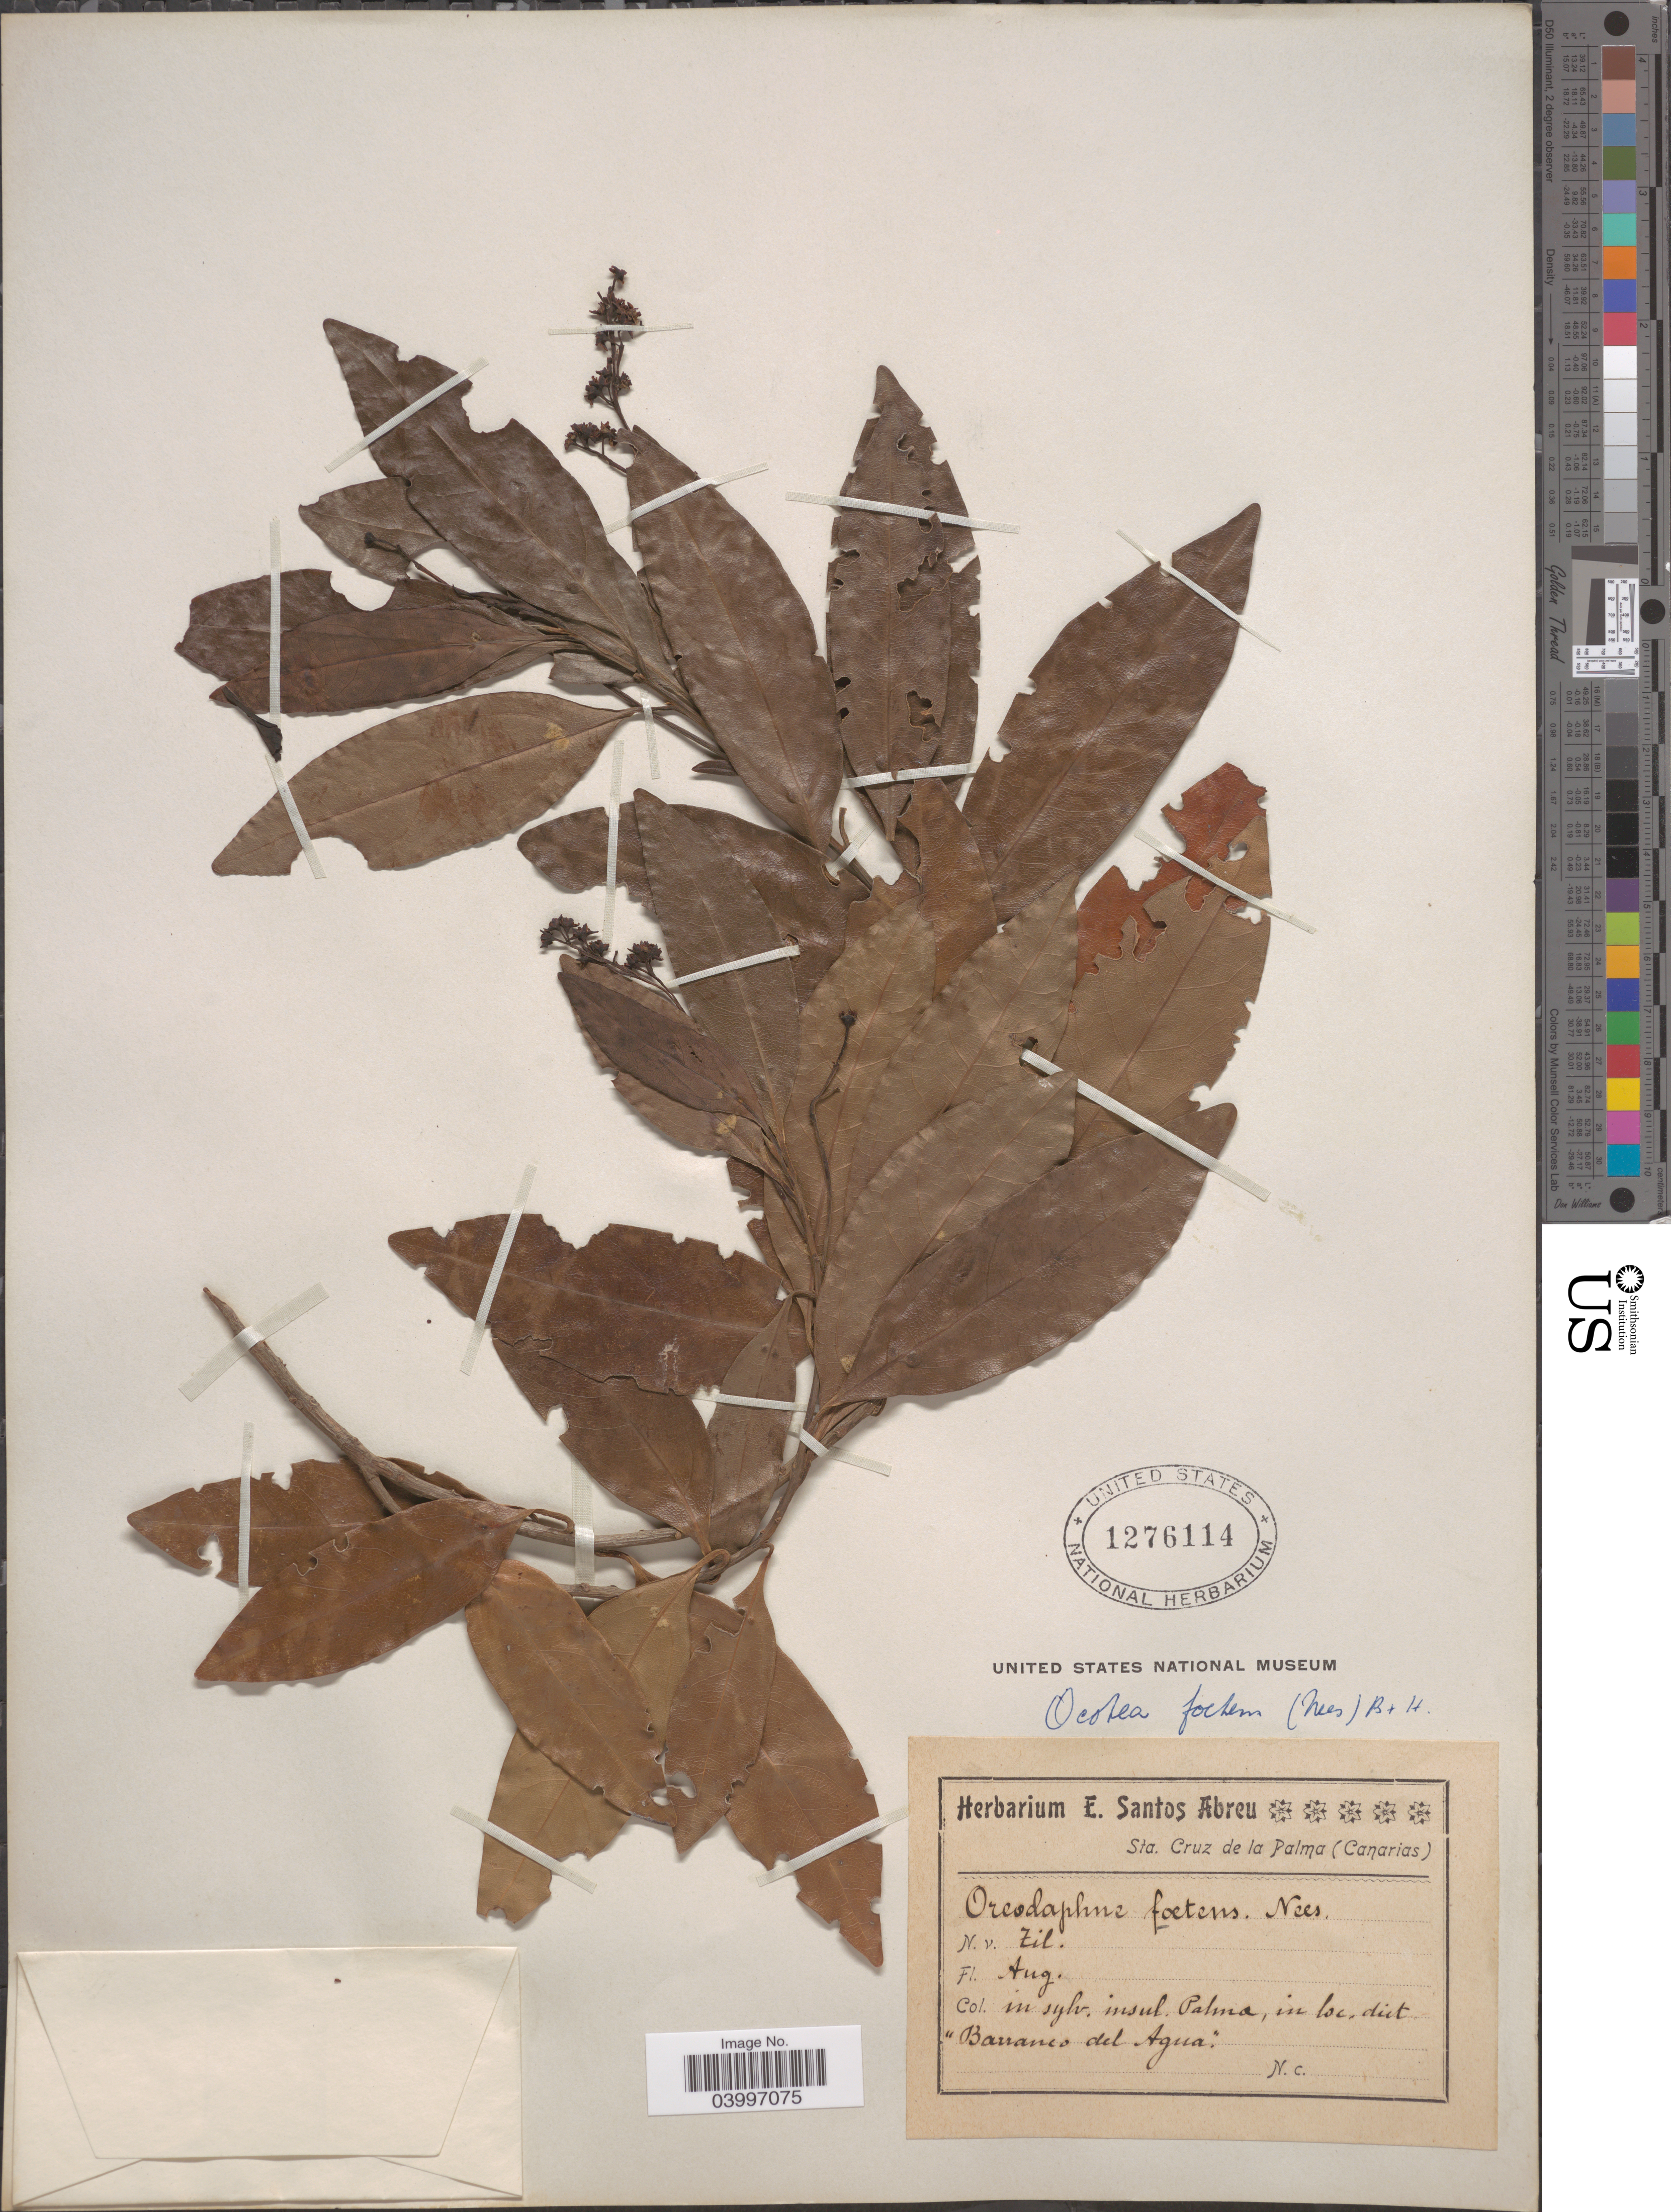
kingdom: Plantae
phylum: Tracheophyta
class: Magnoliopsida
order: Laurales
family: Lauraceae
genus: Ocotea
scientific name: Ocotea foetens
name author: Benth. & Hook. f.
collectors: ex herb. S. Santos Abreu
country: Spain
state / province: Canarias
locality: Sta. Cruz de la Palma (Canarias). In sylv. insul. Palma, in loc. dict 'Barranco del Agua'.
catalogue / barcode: US 1276114